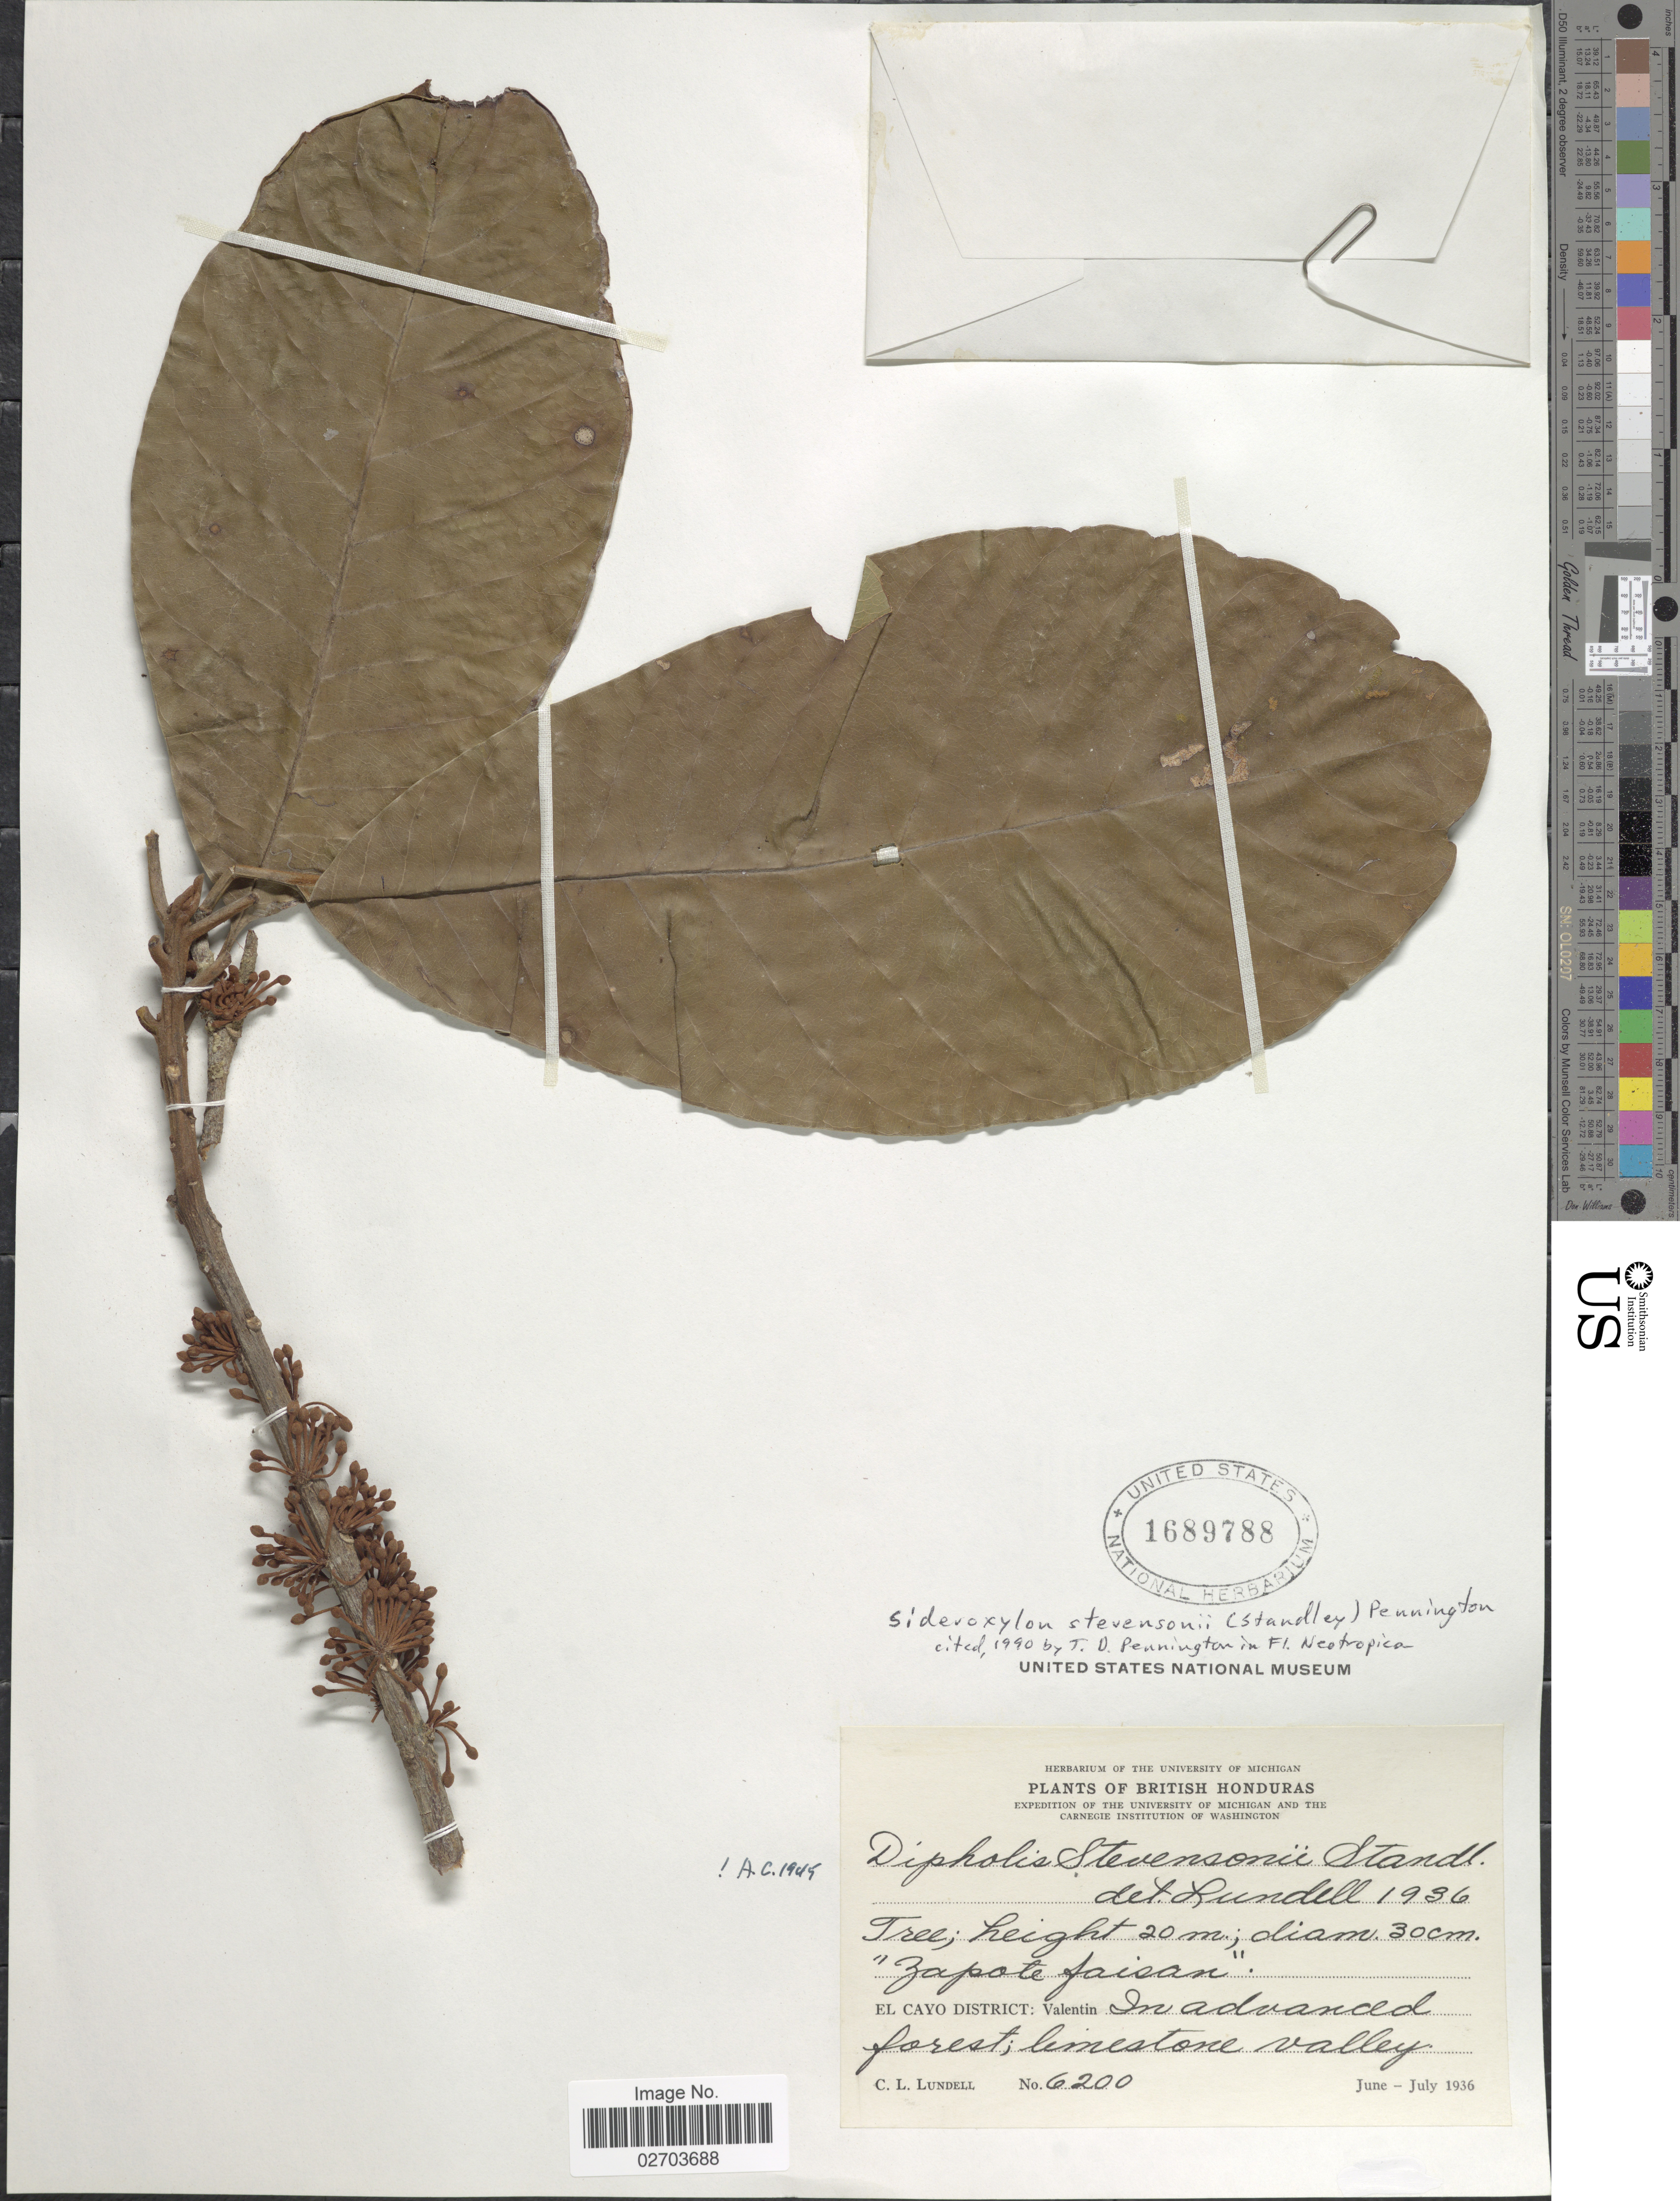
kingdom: Plantae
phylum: Tracheophyta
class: Magnoliopsida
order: Ericales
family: Sapotaceae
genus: Sideroxylon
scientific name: Sideroxylon stevensonii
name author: (Standl.) T.D. Penn.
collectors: C. L. Lundell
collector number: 6200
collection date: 1936-06/1936-07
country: Belize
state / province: Cayo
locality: British Honduras, Valentin, in advanced forest; limestone valley.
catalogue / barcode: US 1689788